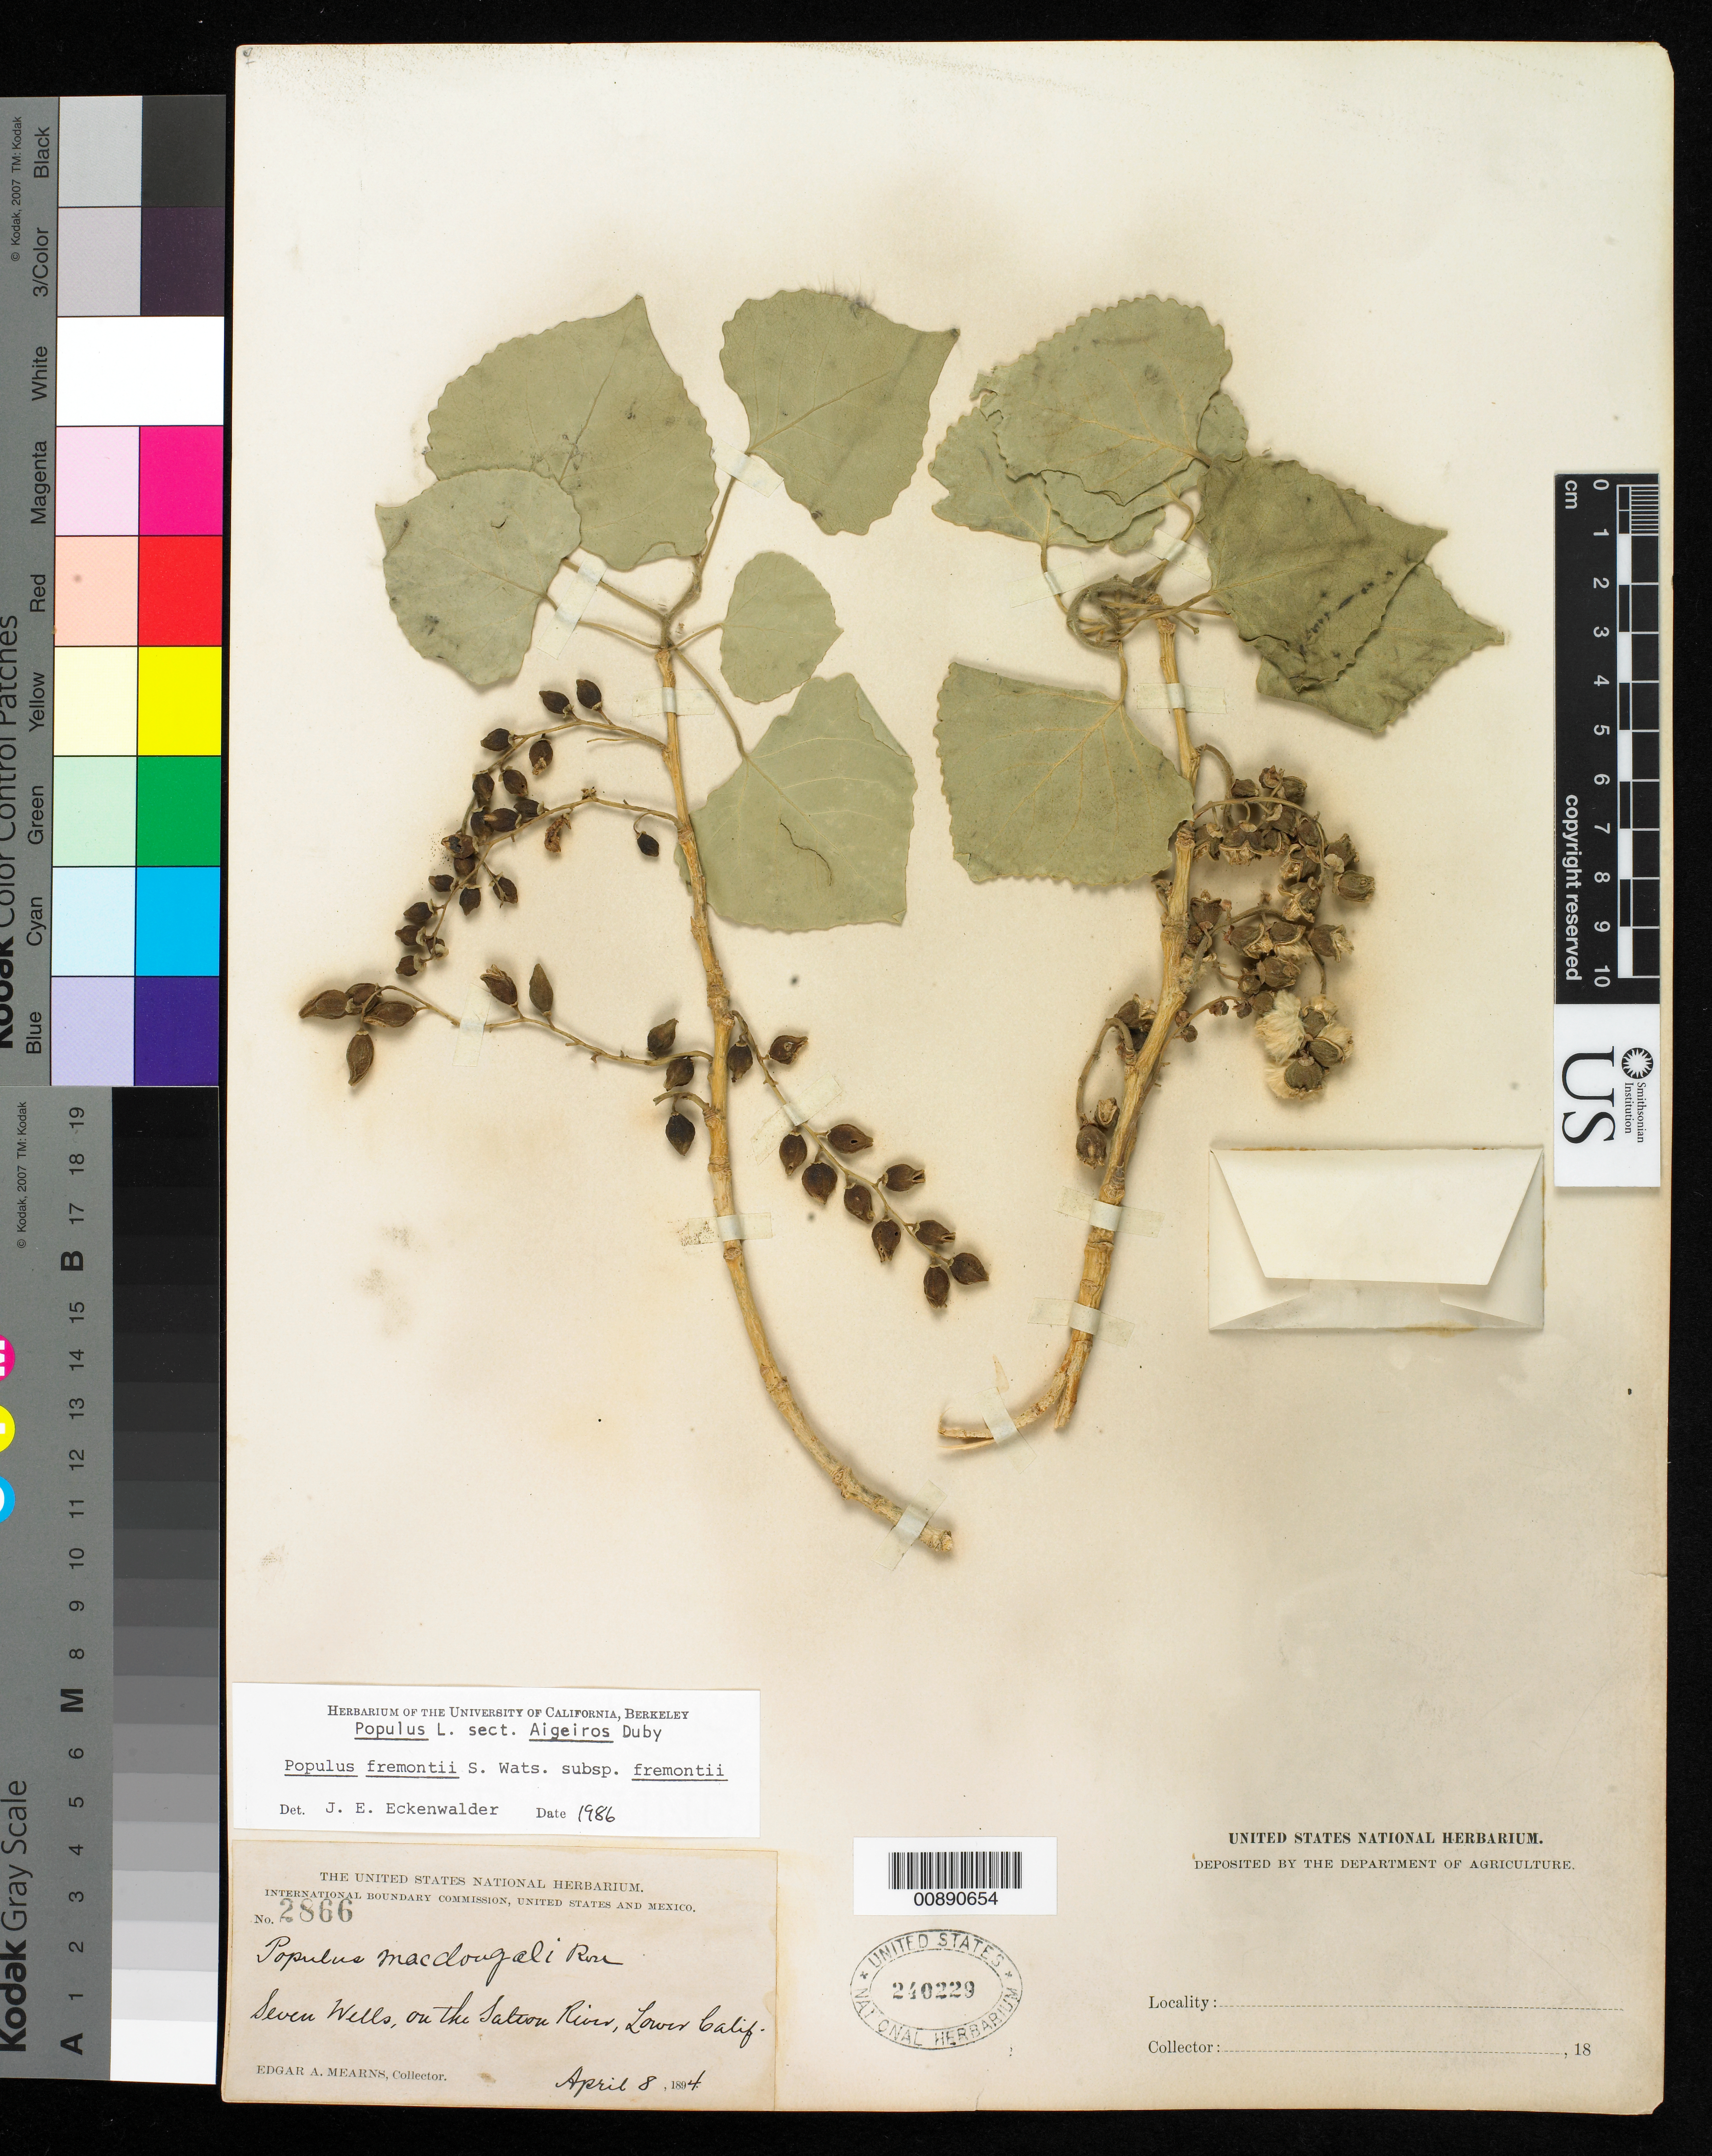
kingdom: Plantae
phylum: Tracheophyta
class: Magnoliopsida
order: Malpighiales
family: Salicaceae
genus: Populus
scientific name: Populus fremontii subsp. fremontii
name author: S. Watson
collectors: E. A. Mearns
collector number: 2866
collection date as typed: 08 Apr 1894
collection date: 1894-04-08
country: Mexico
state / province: Baja California Norte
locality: Seven Wells, on the Salton River, Baja California.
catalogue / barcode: US 240229